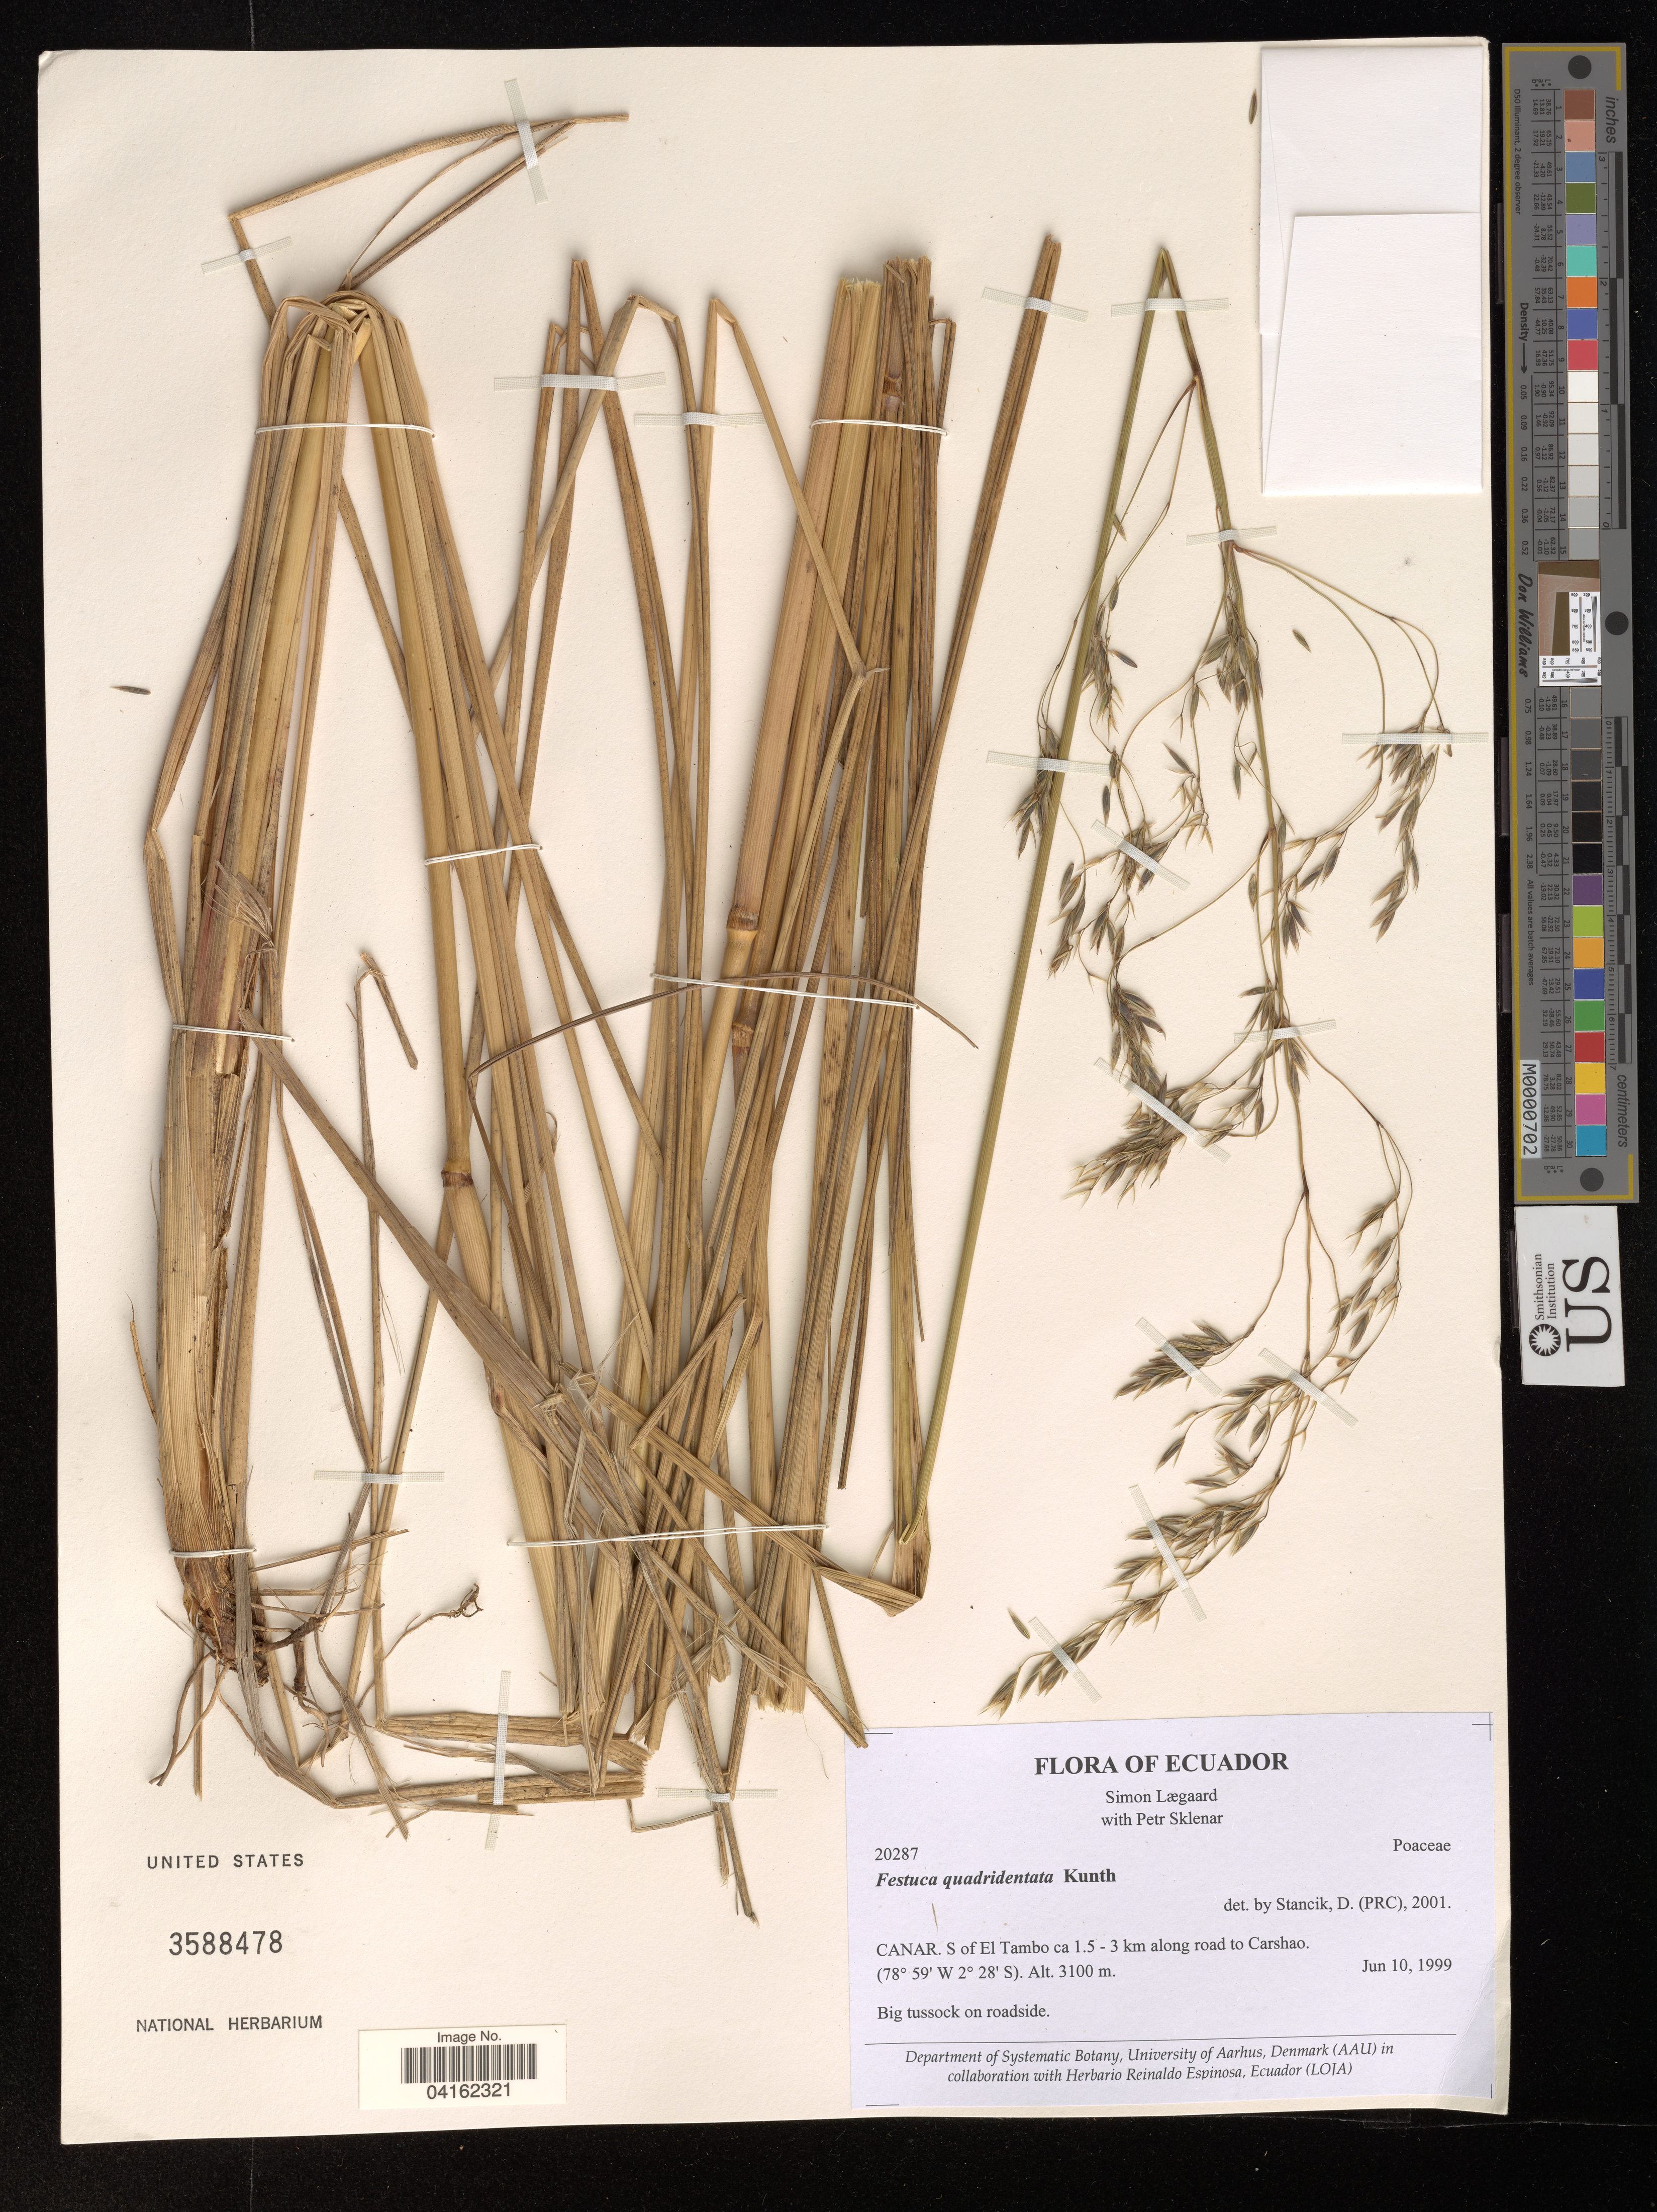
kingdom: Plantae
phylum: Tracheophyta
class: Liliopsida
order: Poales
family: Poaceae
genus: Festuca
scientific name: Festuca quadridentata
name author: Kunth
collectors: S. Lægaard & P. Sklenar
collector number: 20287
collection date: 1999-06-10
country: Ecuador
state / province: Cañar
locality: S of El Tambo ca. 1.5 - 3 km along road to Carshao.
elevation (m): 3100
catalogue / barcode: US 3588478